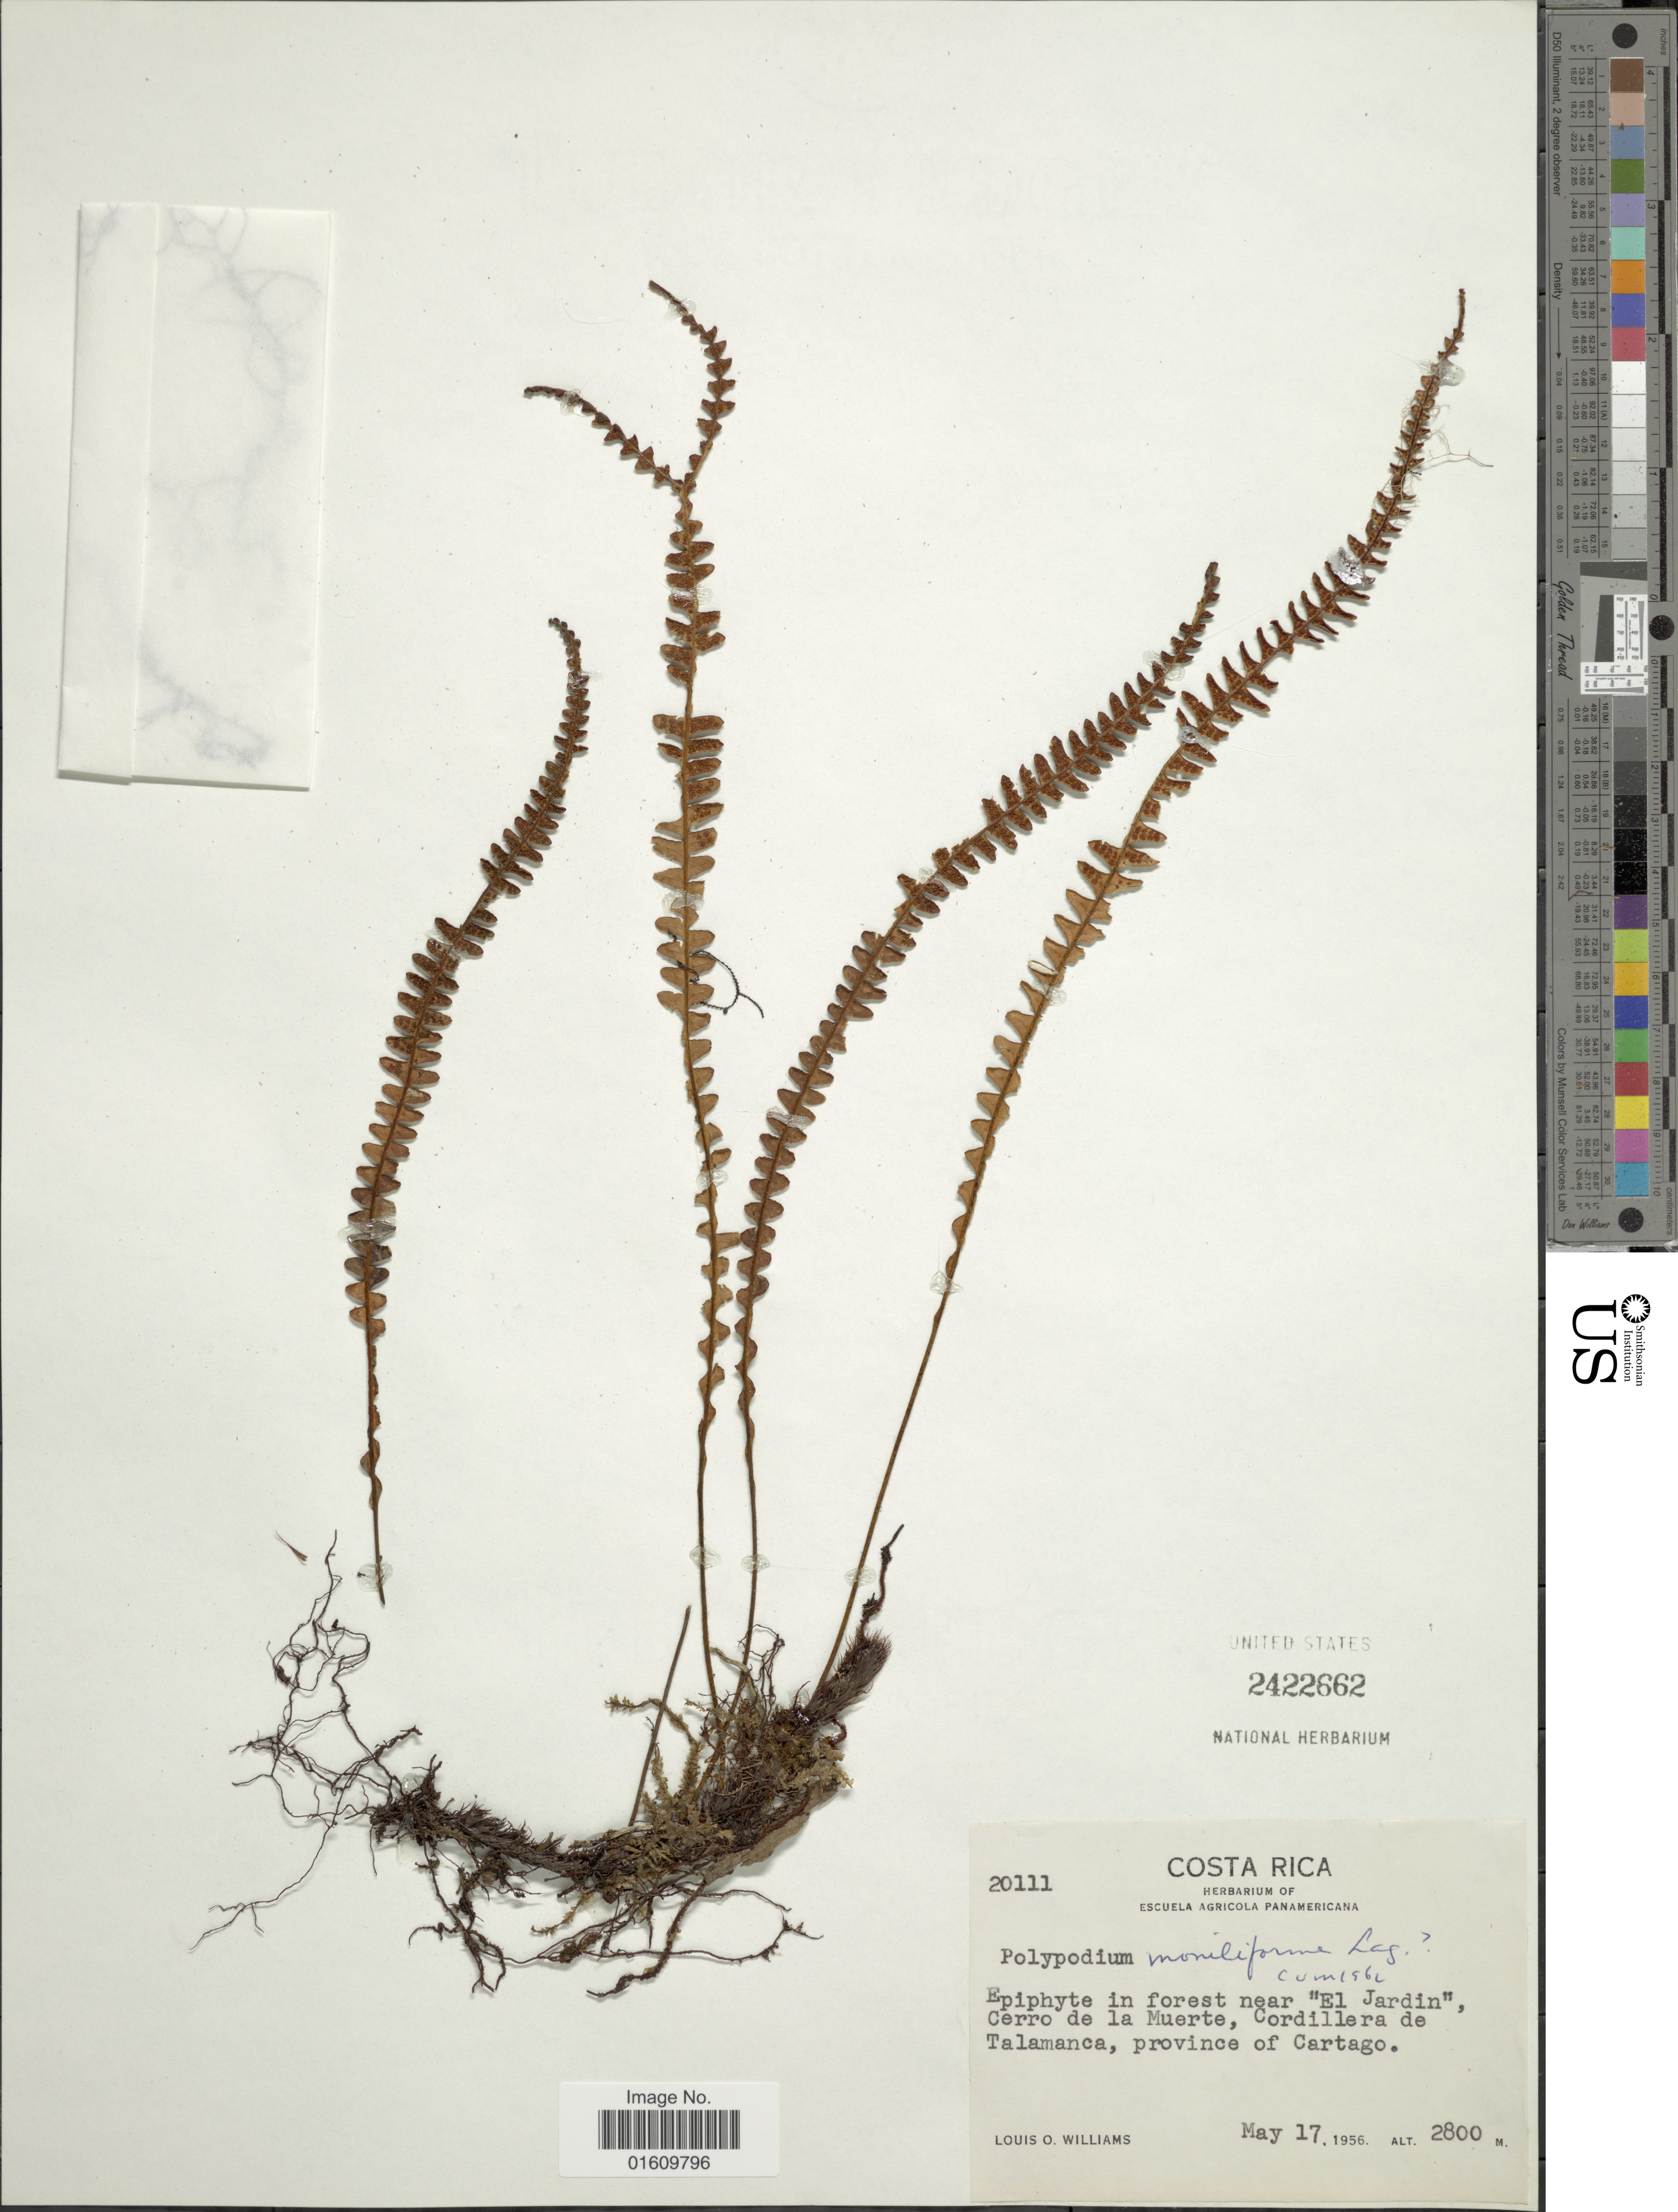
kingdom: Plantae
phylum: Tracheophyta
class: Polypodiopsida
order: Polypodiales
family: Polypodiaceae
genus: Melpomene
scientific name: Melpomene moniliformis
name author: (Lag. ex Sw.) A.R. Sm. & R.C. Moran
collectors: L. O. Williams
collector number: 20111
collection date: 1956-05-17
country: Costa Rica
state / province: Cartago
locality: Epiphyte in forest near "El Jardin", Cerro de la Muerte, Cordillera de Talamanca, Province of Cartago.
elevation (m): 2800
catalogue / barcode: US 2422662